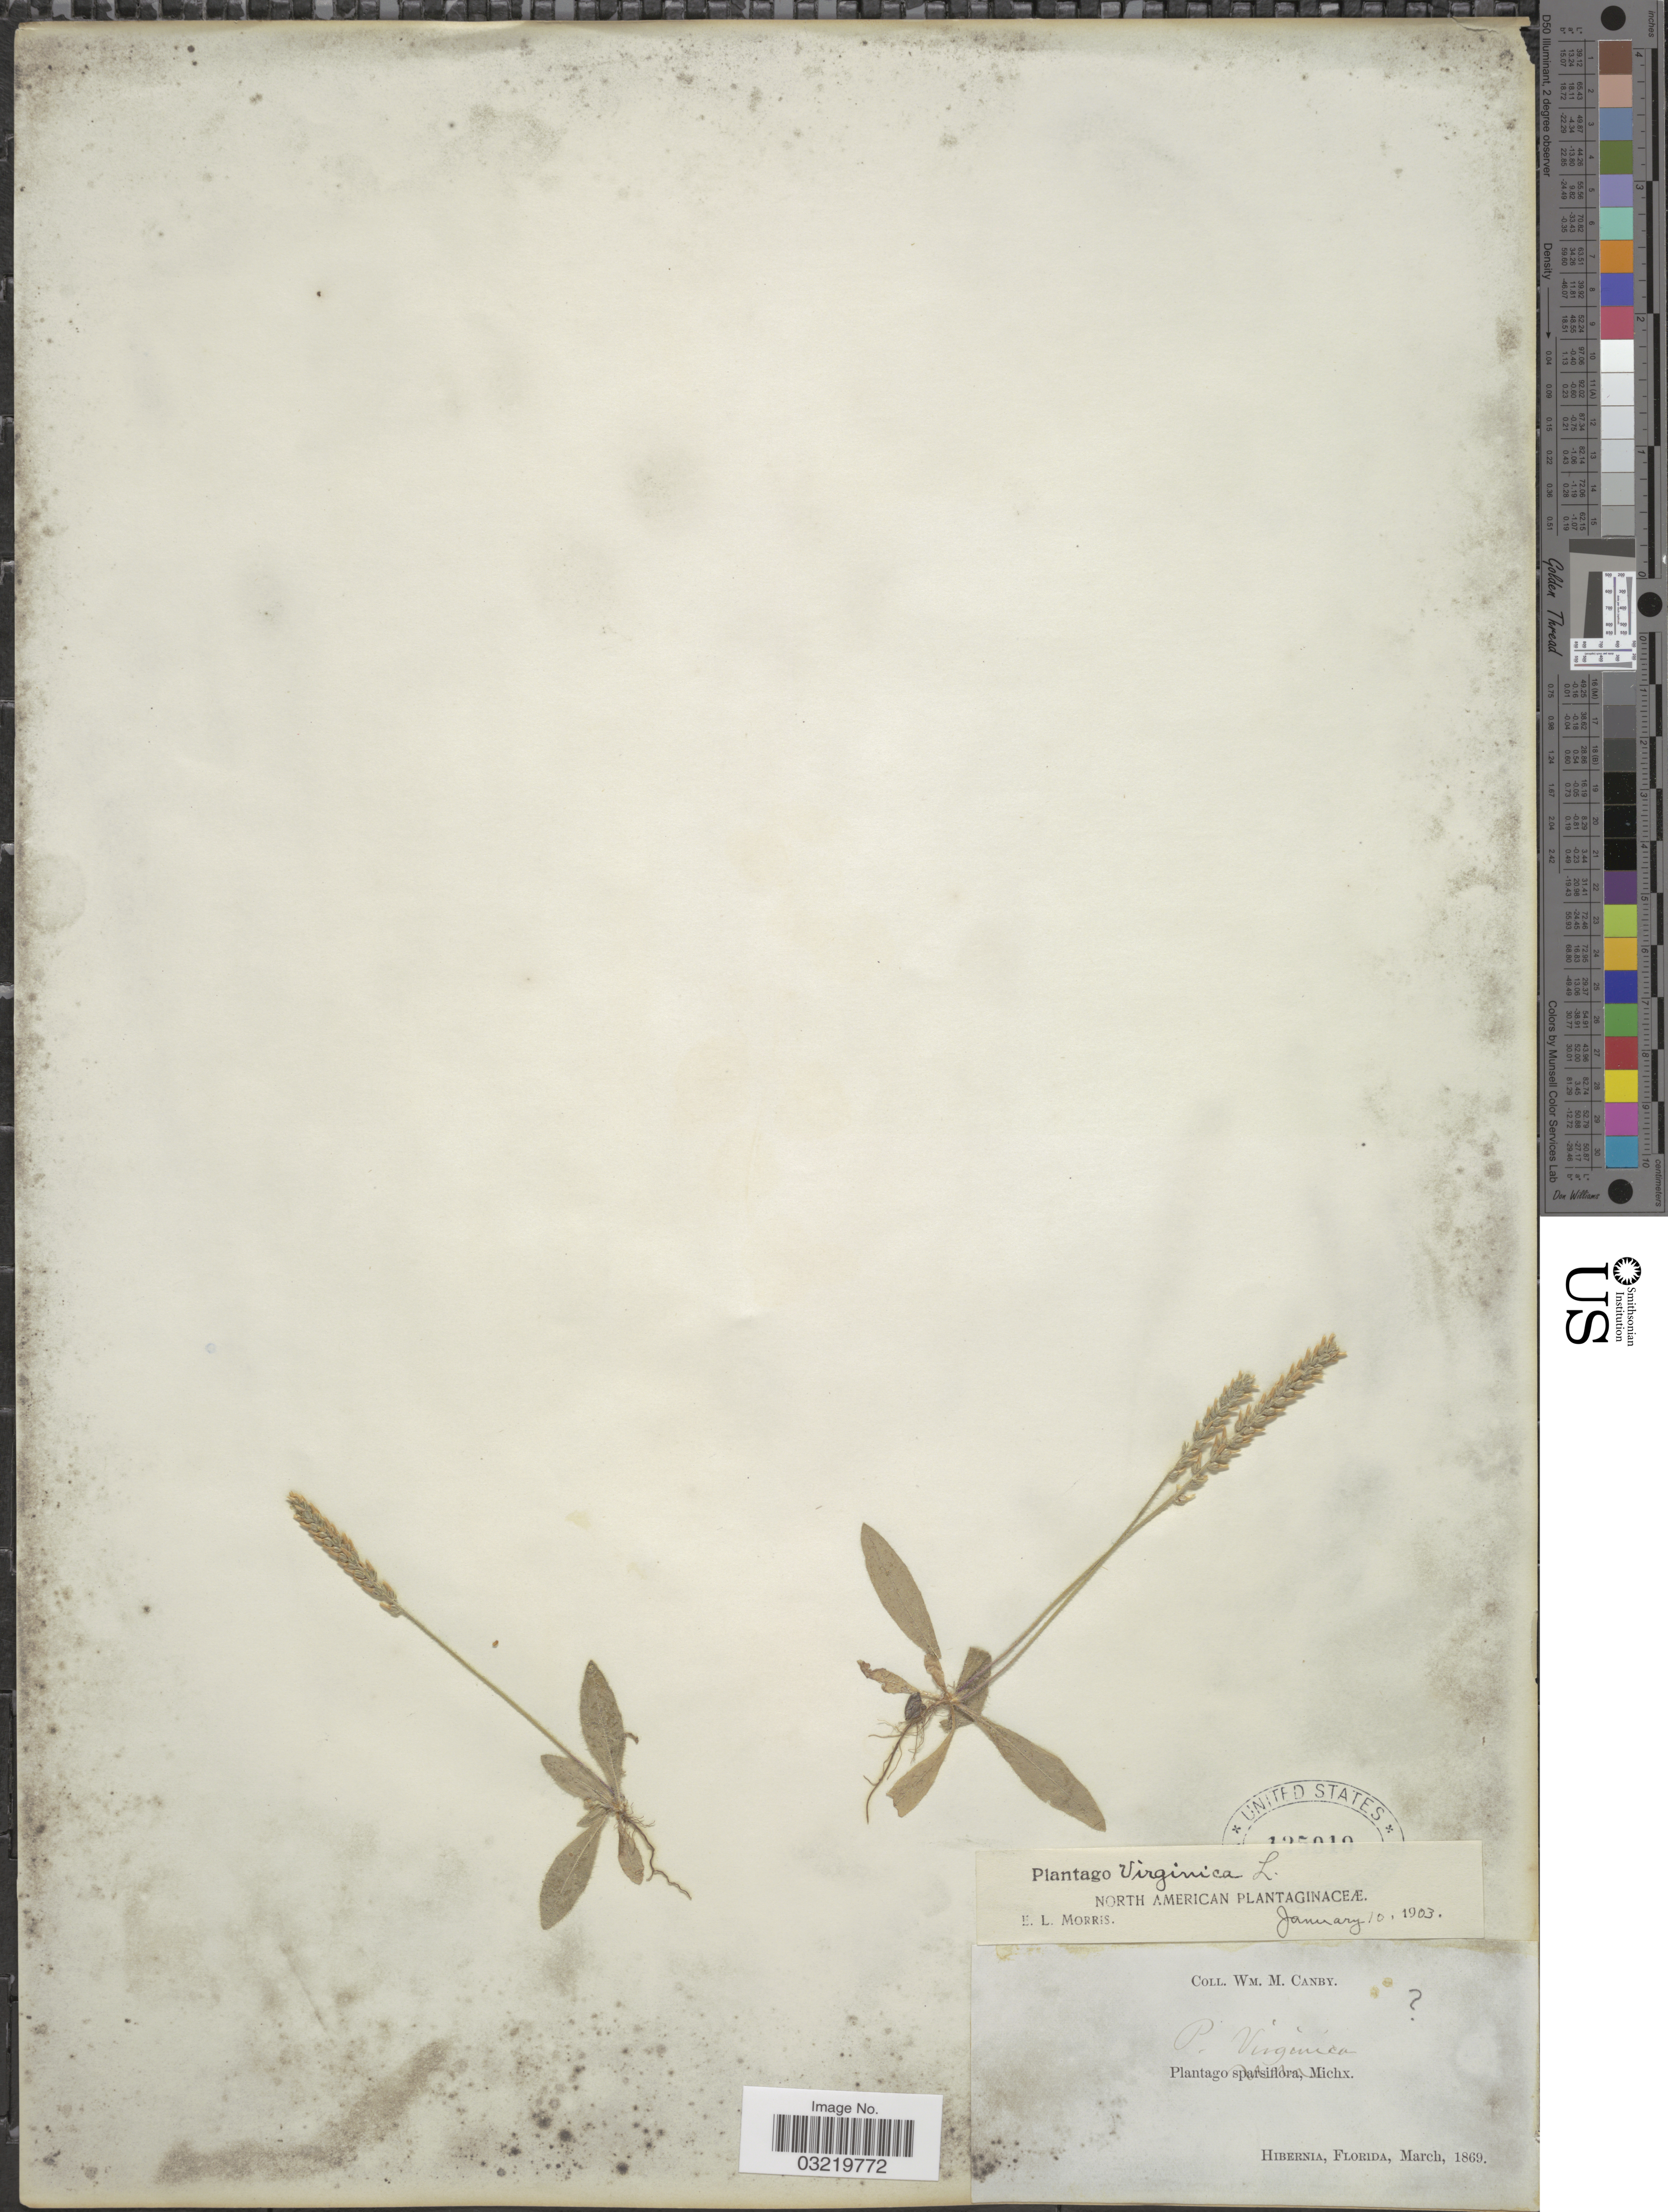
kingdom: Plantae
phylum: Tracheophyta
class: Magnoliopsida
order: Lamiales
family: Plantaginaceae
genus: Plantago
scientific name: Plantago virginica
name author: L.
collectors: W. M. Canby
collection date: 1869-03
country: United States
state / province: Florida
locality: Hibernia.